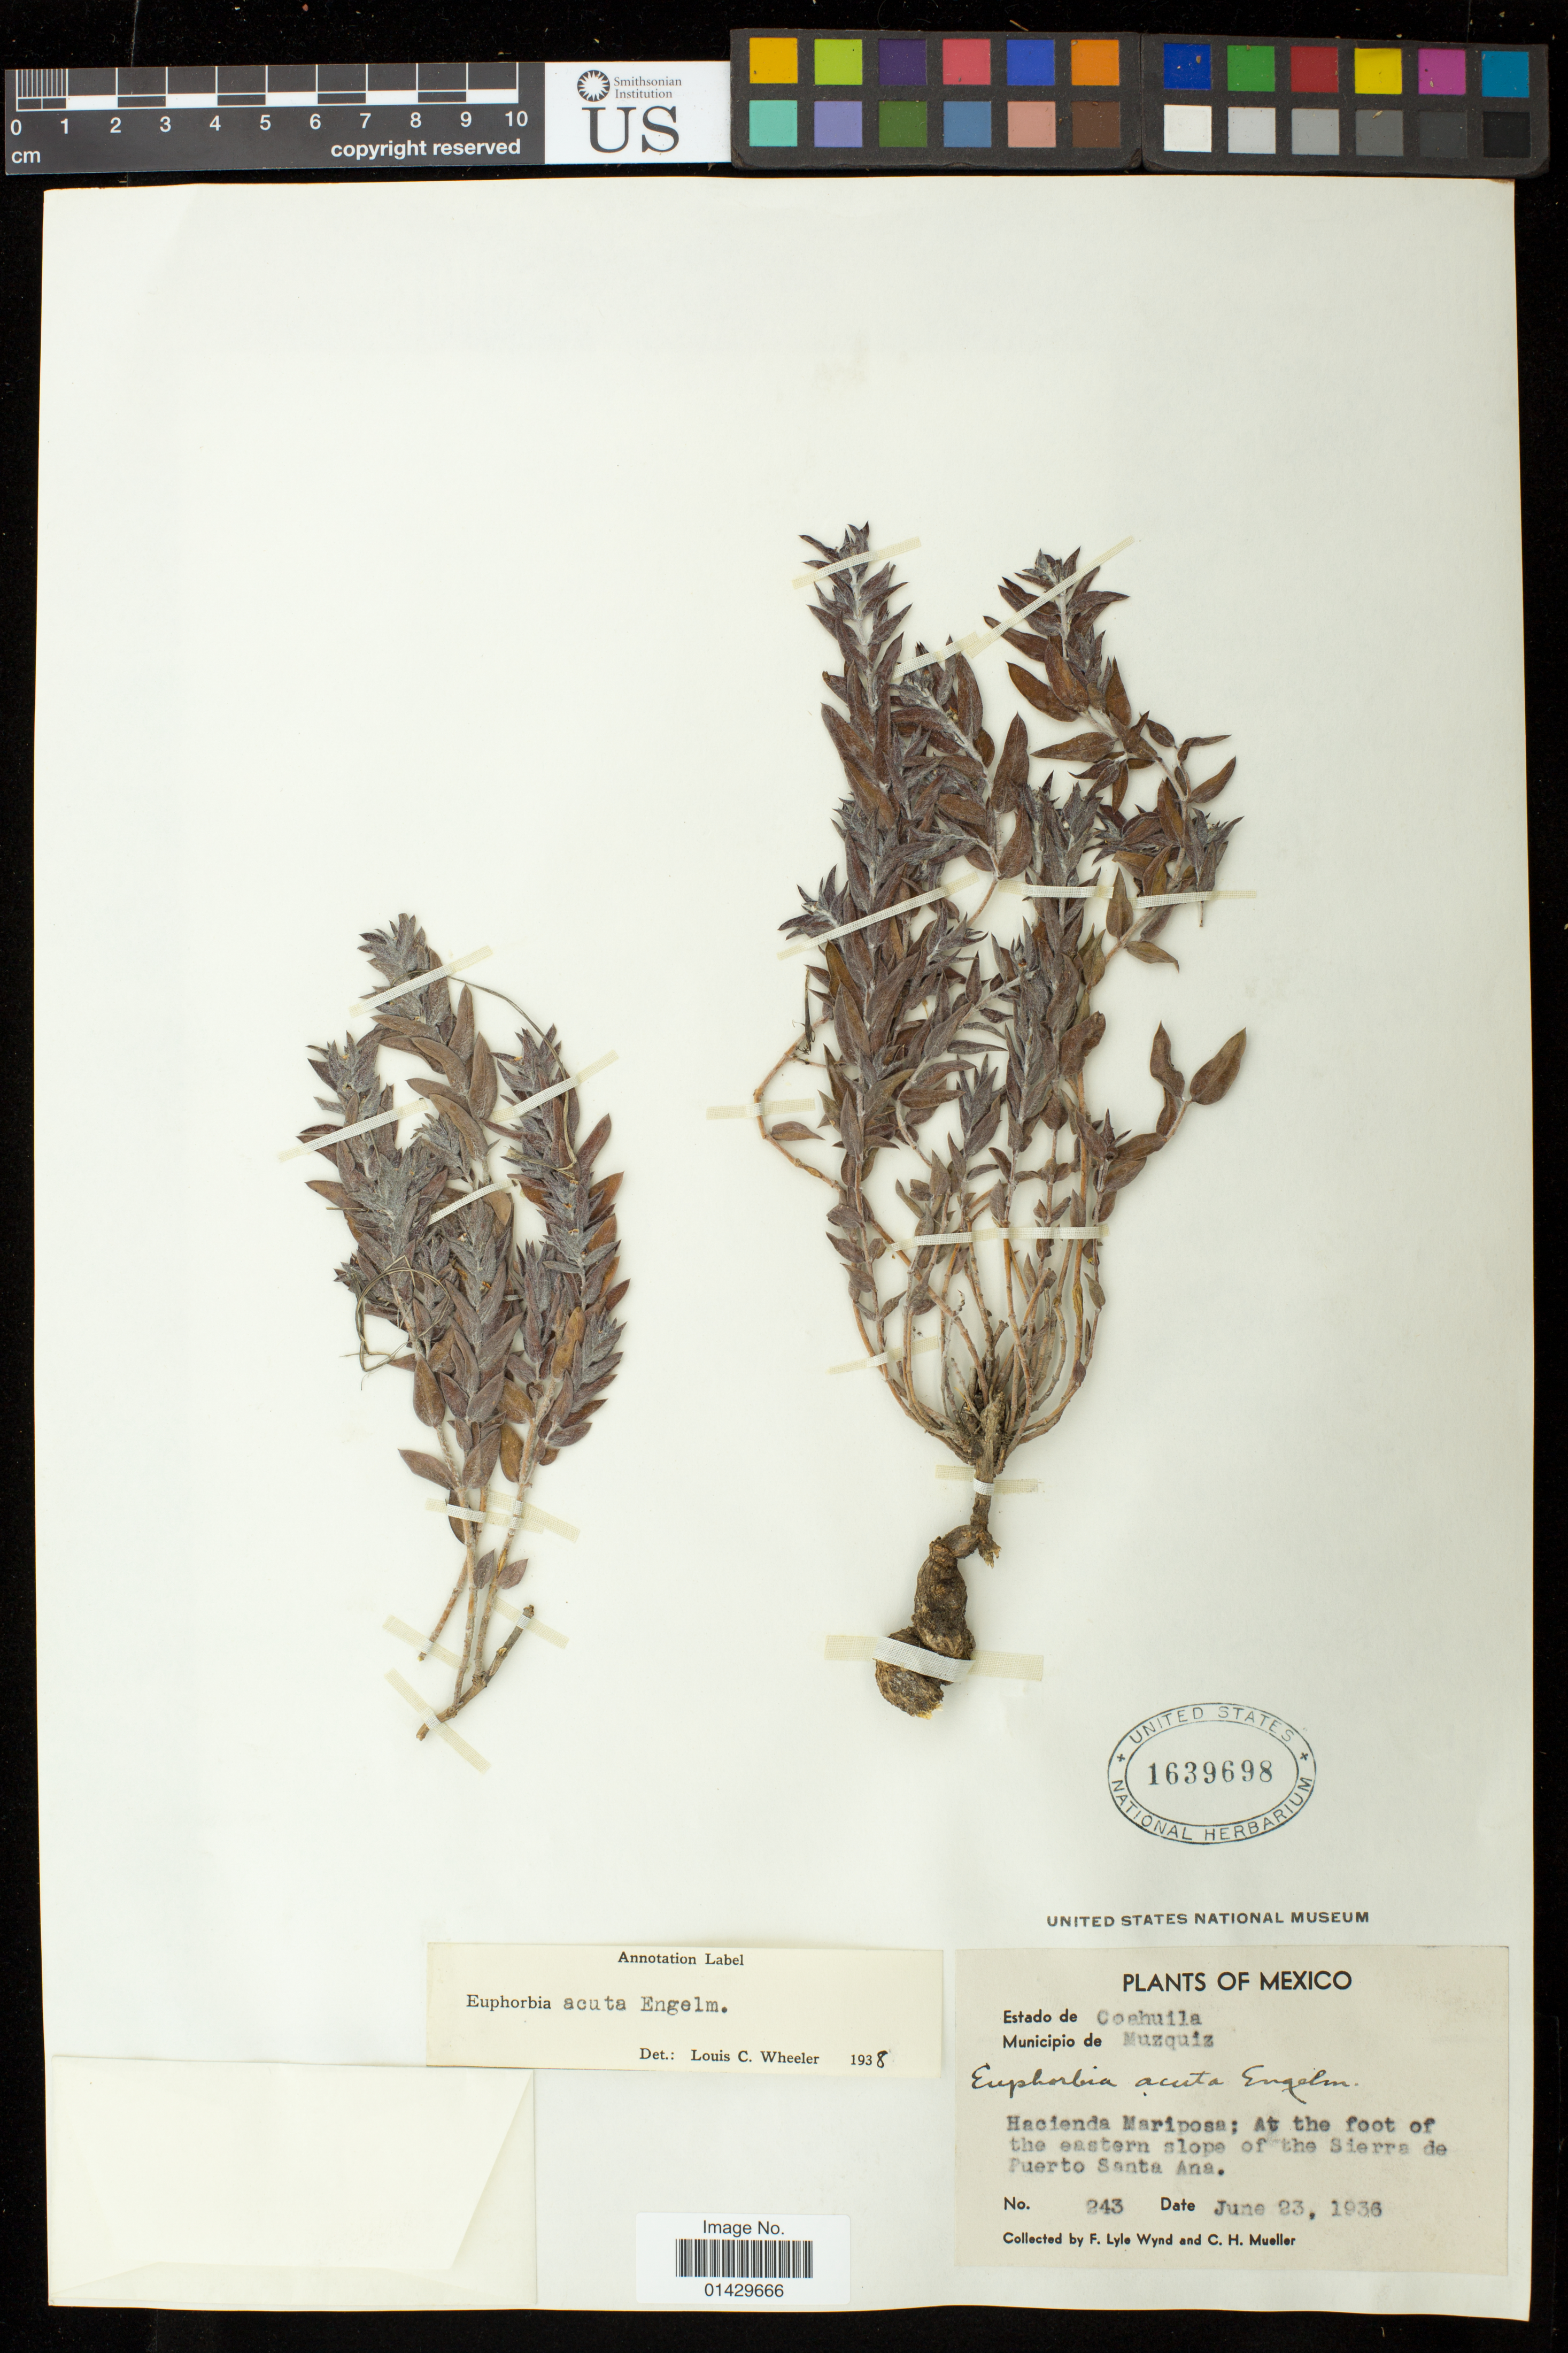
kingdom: Plantae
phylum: Tracheophyta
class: Magnoliopsida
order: Malpighiales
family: Euphorbiaceae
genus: Euphorbia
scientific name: Euphorbia acuta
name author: Engelm. in Emory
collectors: F. L. Wynd & C. H. Mueller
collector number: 243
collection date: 1936-06-23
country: Mexico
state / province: Coahuila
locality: Muzquiz; Hacienda Mariposa; at the foot of the eastern slope of the Sierra de Puerto Santa Ana.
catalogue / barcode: US 1639698